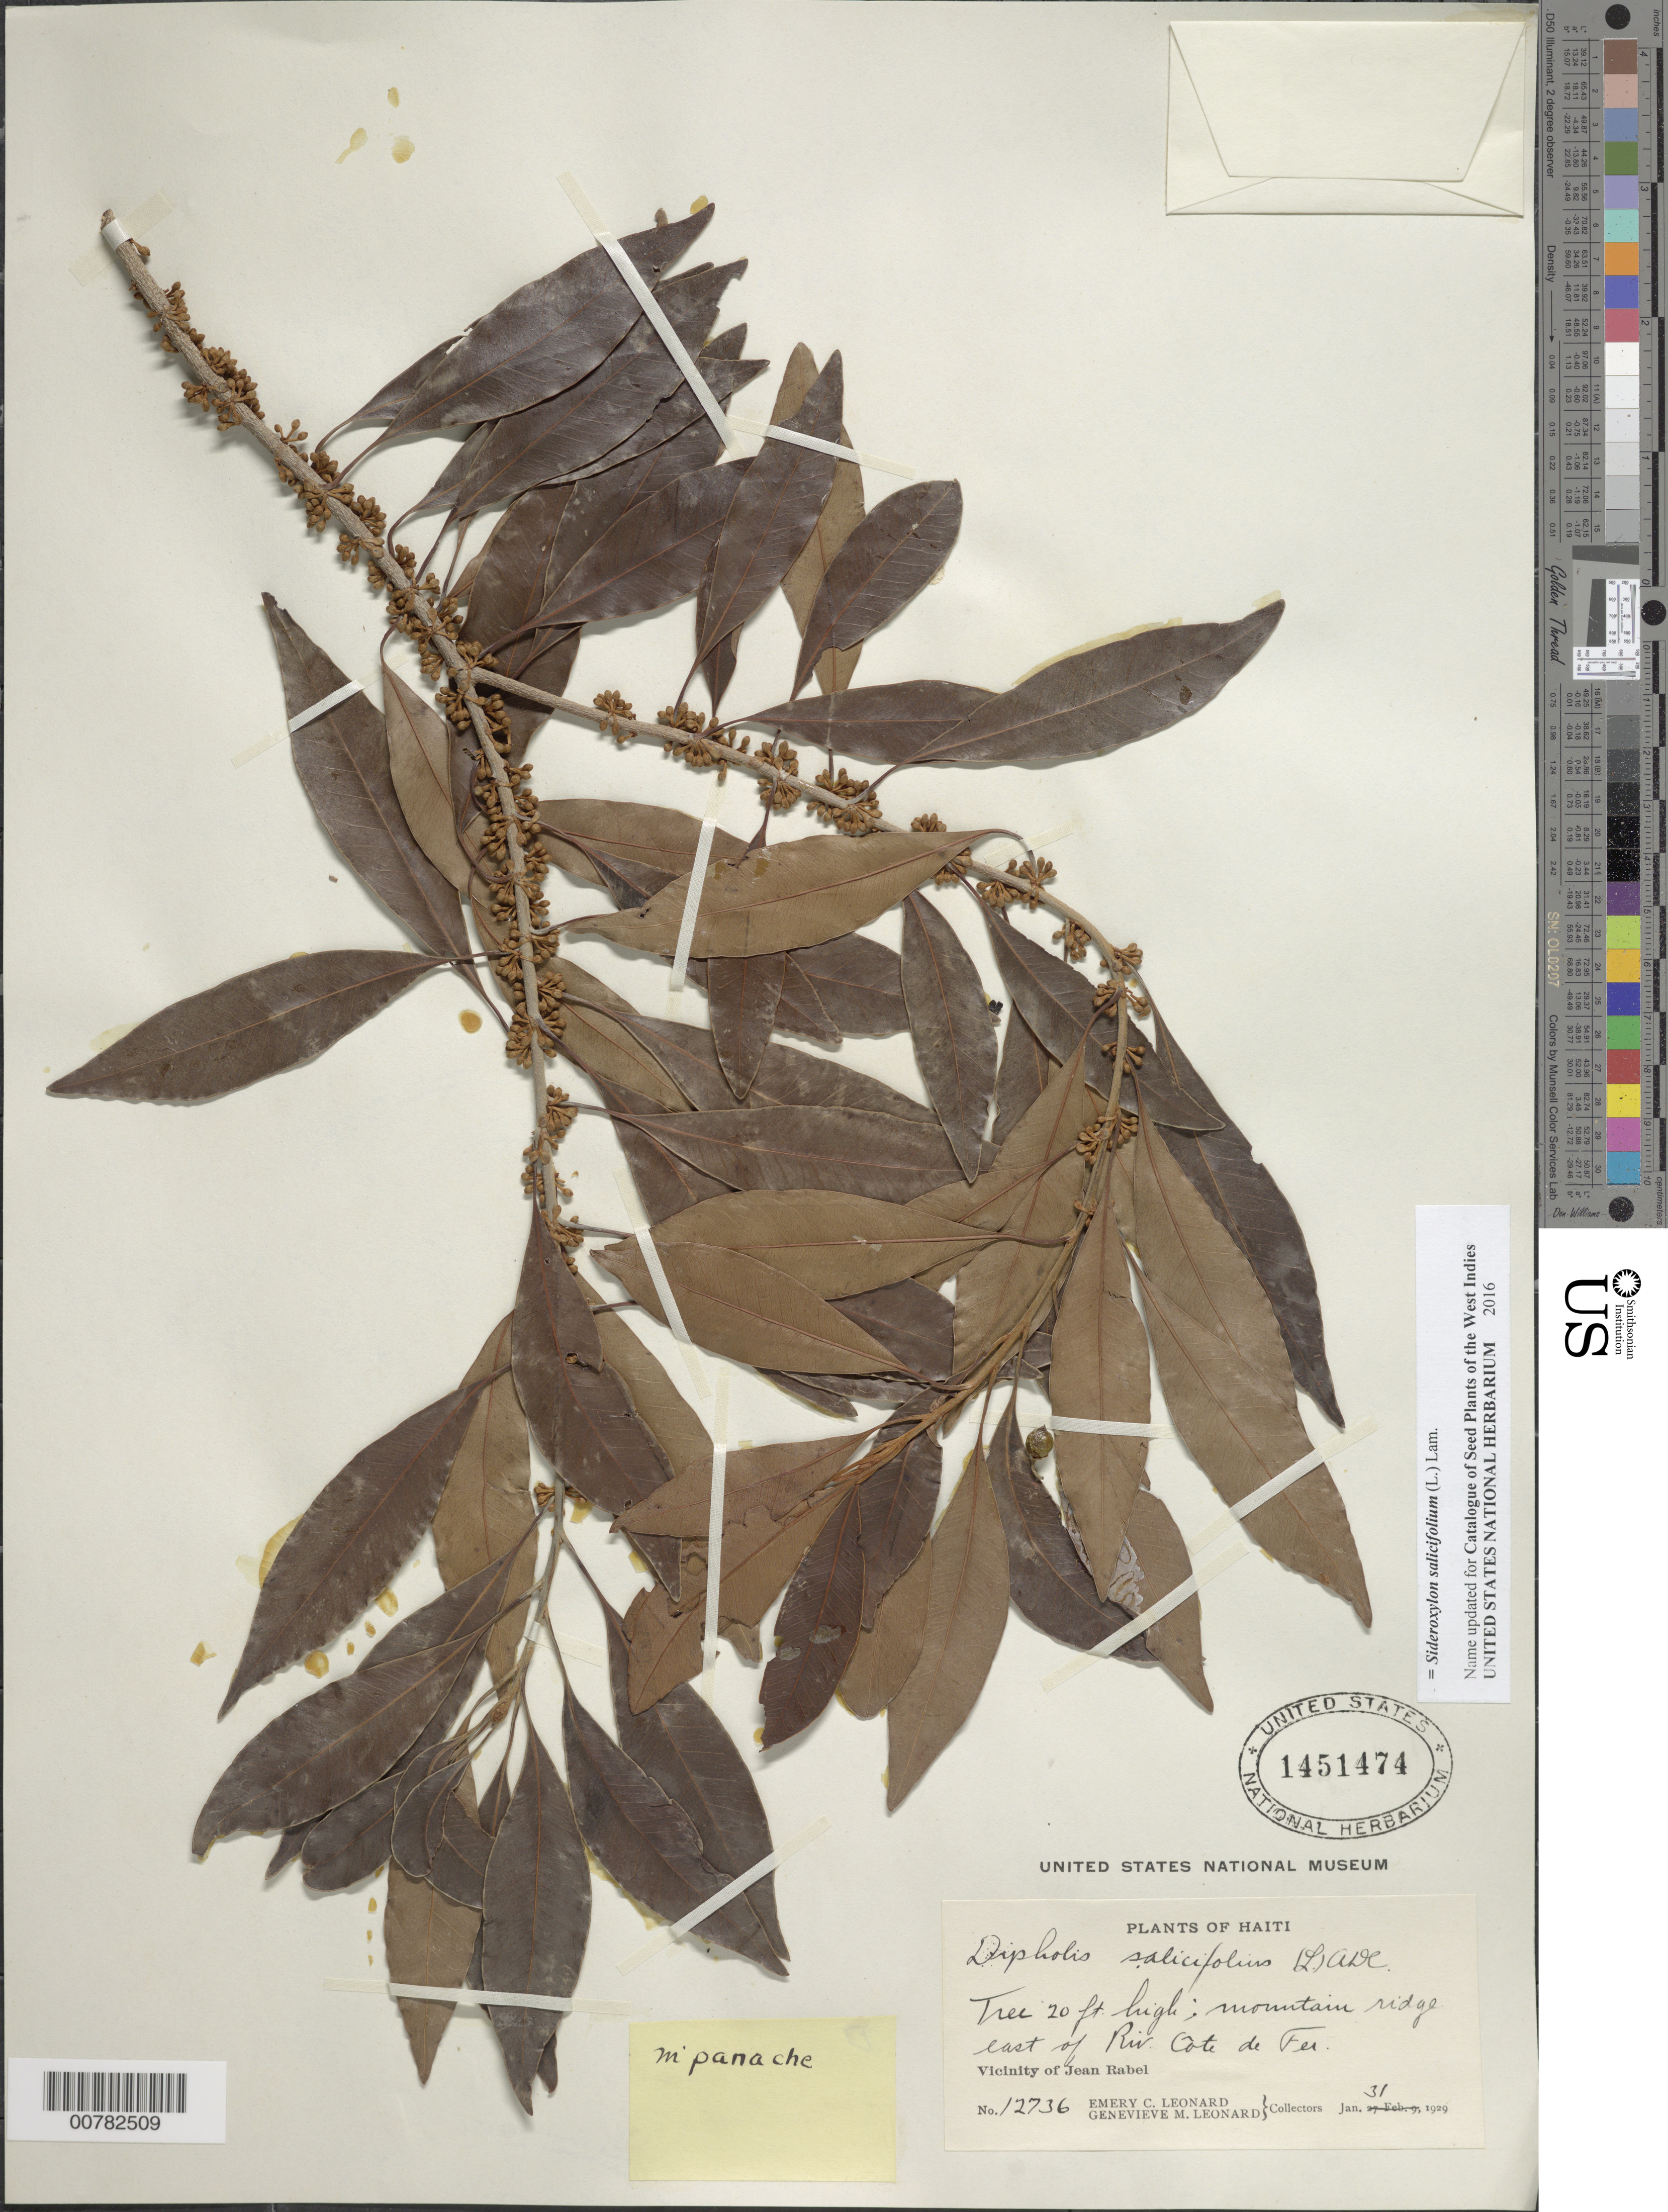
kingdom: Plantae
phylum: Tracheophyta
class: Magnoliopsida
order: Ericales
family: Sapotaceae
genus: Sideroxylon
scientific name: Sideroxylon salicifolium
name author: (L.) Lam.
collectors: E. C. Leonard & G. M. Leonard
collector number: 12736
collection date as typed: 31 Jan 1929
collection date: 1929-01-31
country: Haiti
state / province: Nord-Ouest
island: Hispaniola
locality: Vicinity of Jean Rabel, mountain ridge east of Riv. Côte de Fer.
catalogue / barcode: US 1451474